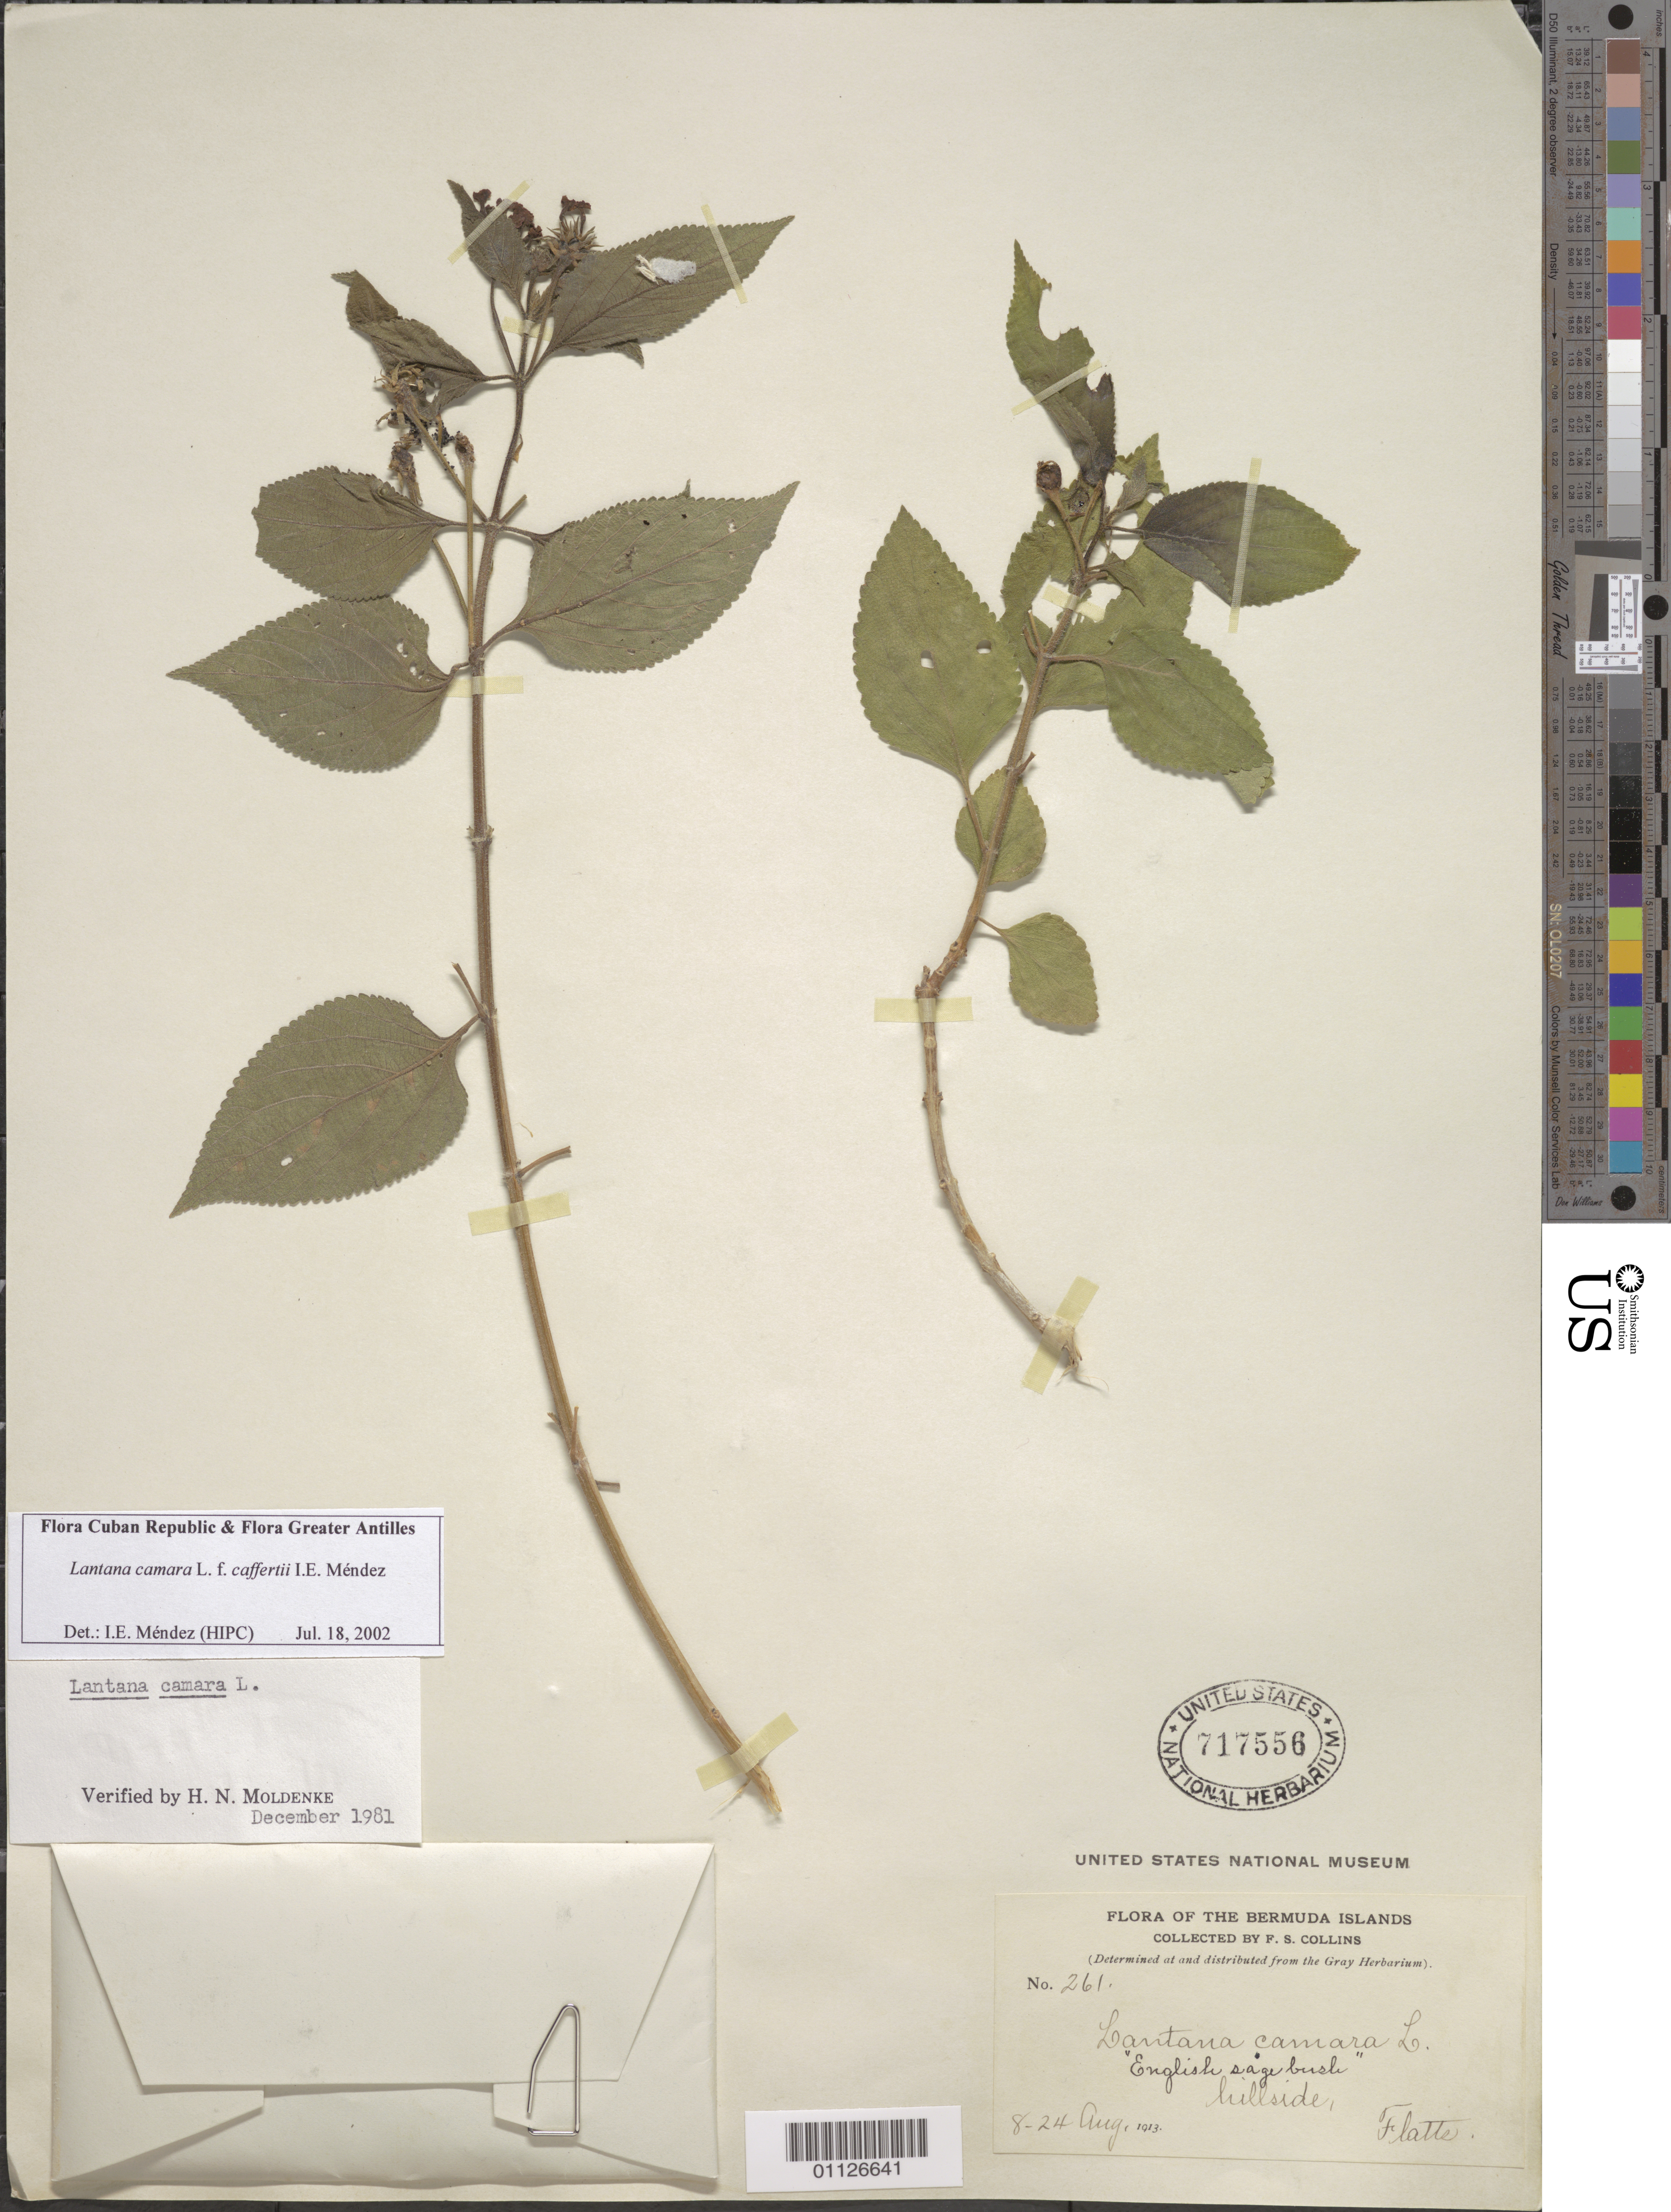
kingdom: Plantae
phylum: Tracheophyta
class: Magnoliopsida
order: Lamiales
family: Verbenaceae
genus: Lantana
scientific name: Lantana camara f. caffertyi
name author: I.E. Méndez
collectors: F. Collins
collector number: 261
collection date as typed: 08 Aug 1913 to 24 Aug 1913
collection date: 1913-08-08/1913-08-24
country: Bermuda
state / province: Smiths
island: Bermuda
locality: Hillside, Flatts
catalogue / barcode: US 717556